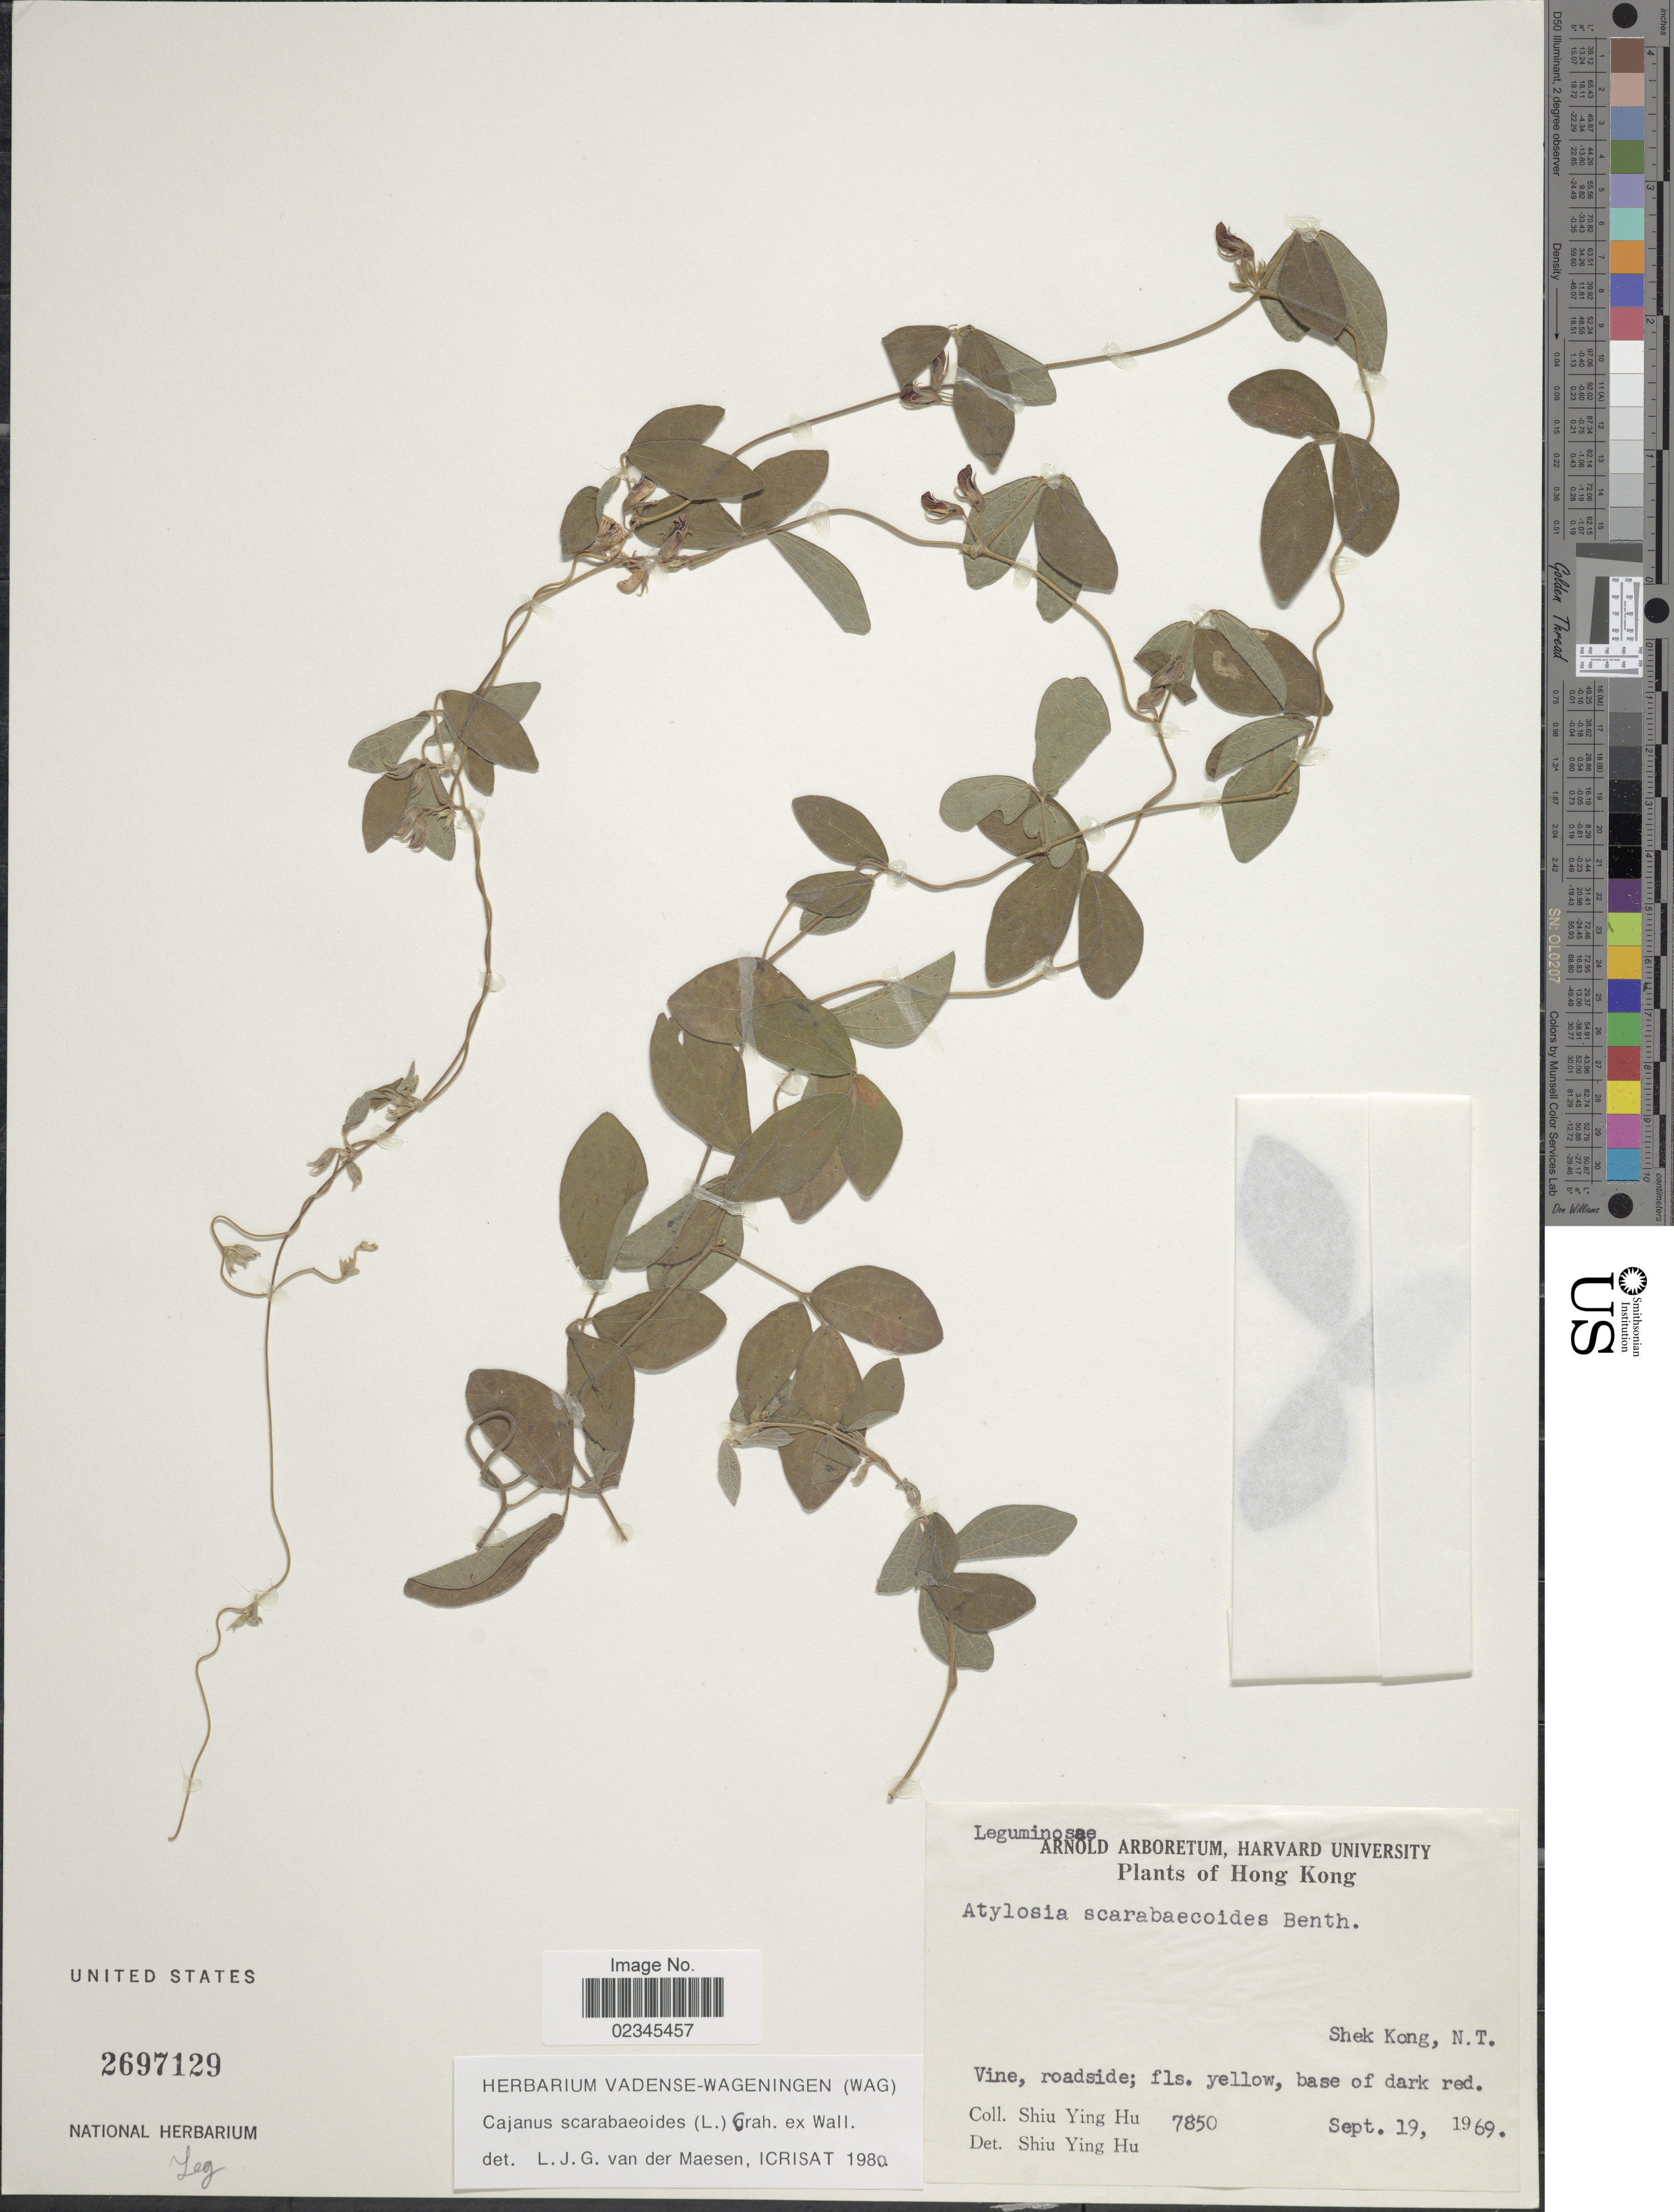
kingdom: Plantae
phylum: Tracheophyta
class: Magnoliopsida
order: Fabales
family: Fabaceae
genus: Cajanus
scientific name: Cajanus scarabaeoides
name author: (L.) Thou. ex Graham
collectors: S. Y. Hu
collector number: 7850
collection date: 1969-09-19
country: China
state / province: Hong Kong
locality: Shek Kong, N. T.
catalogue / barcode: US 2697129